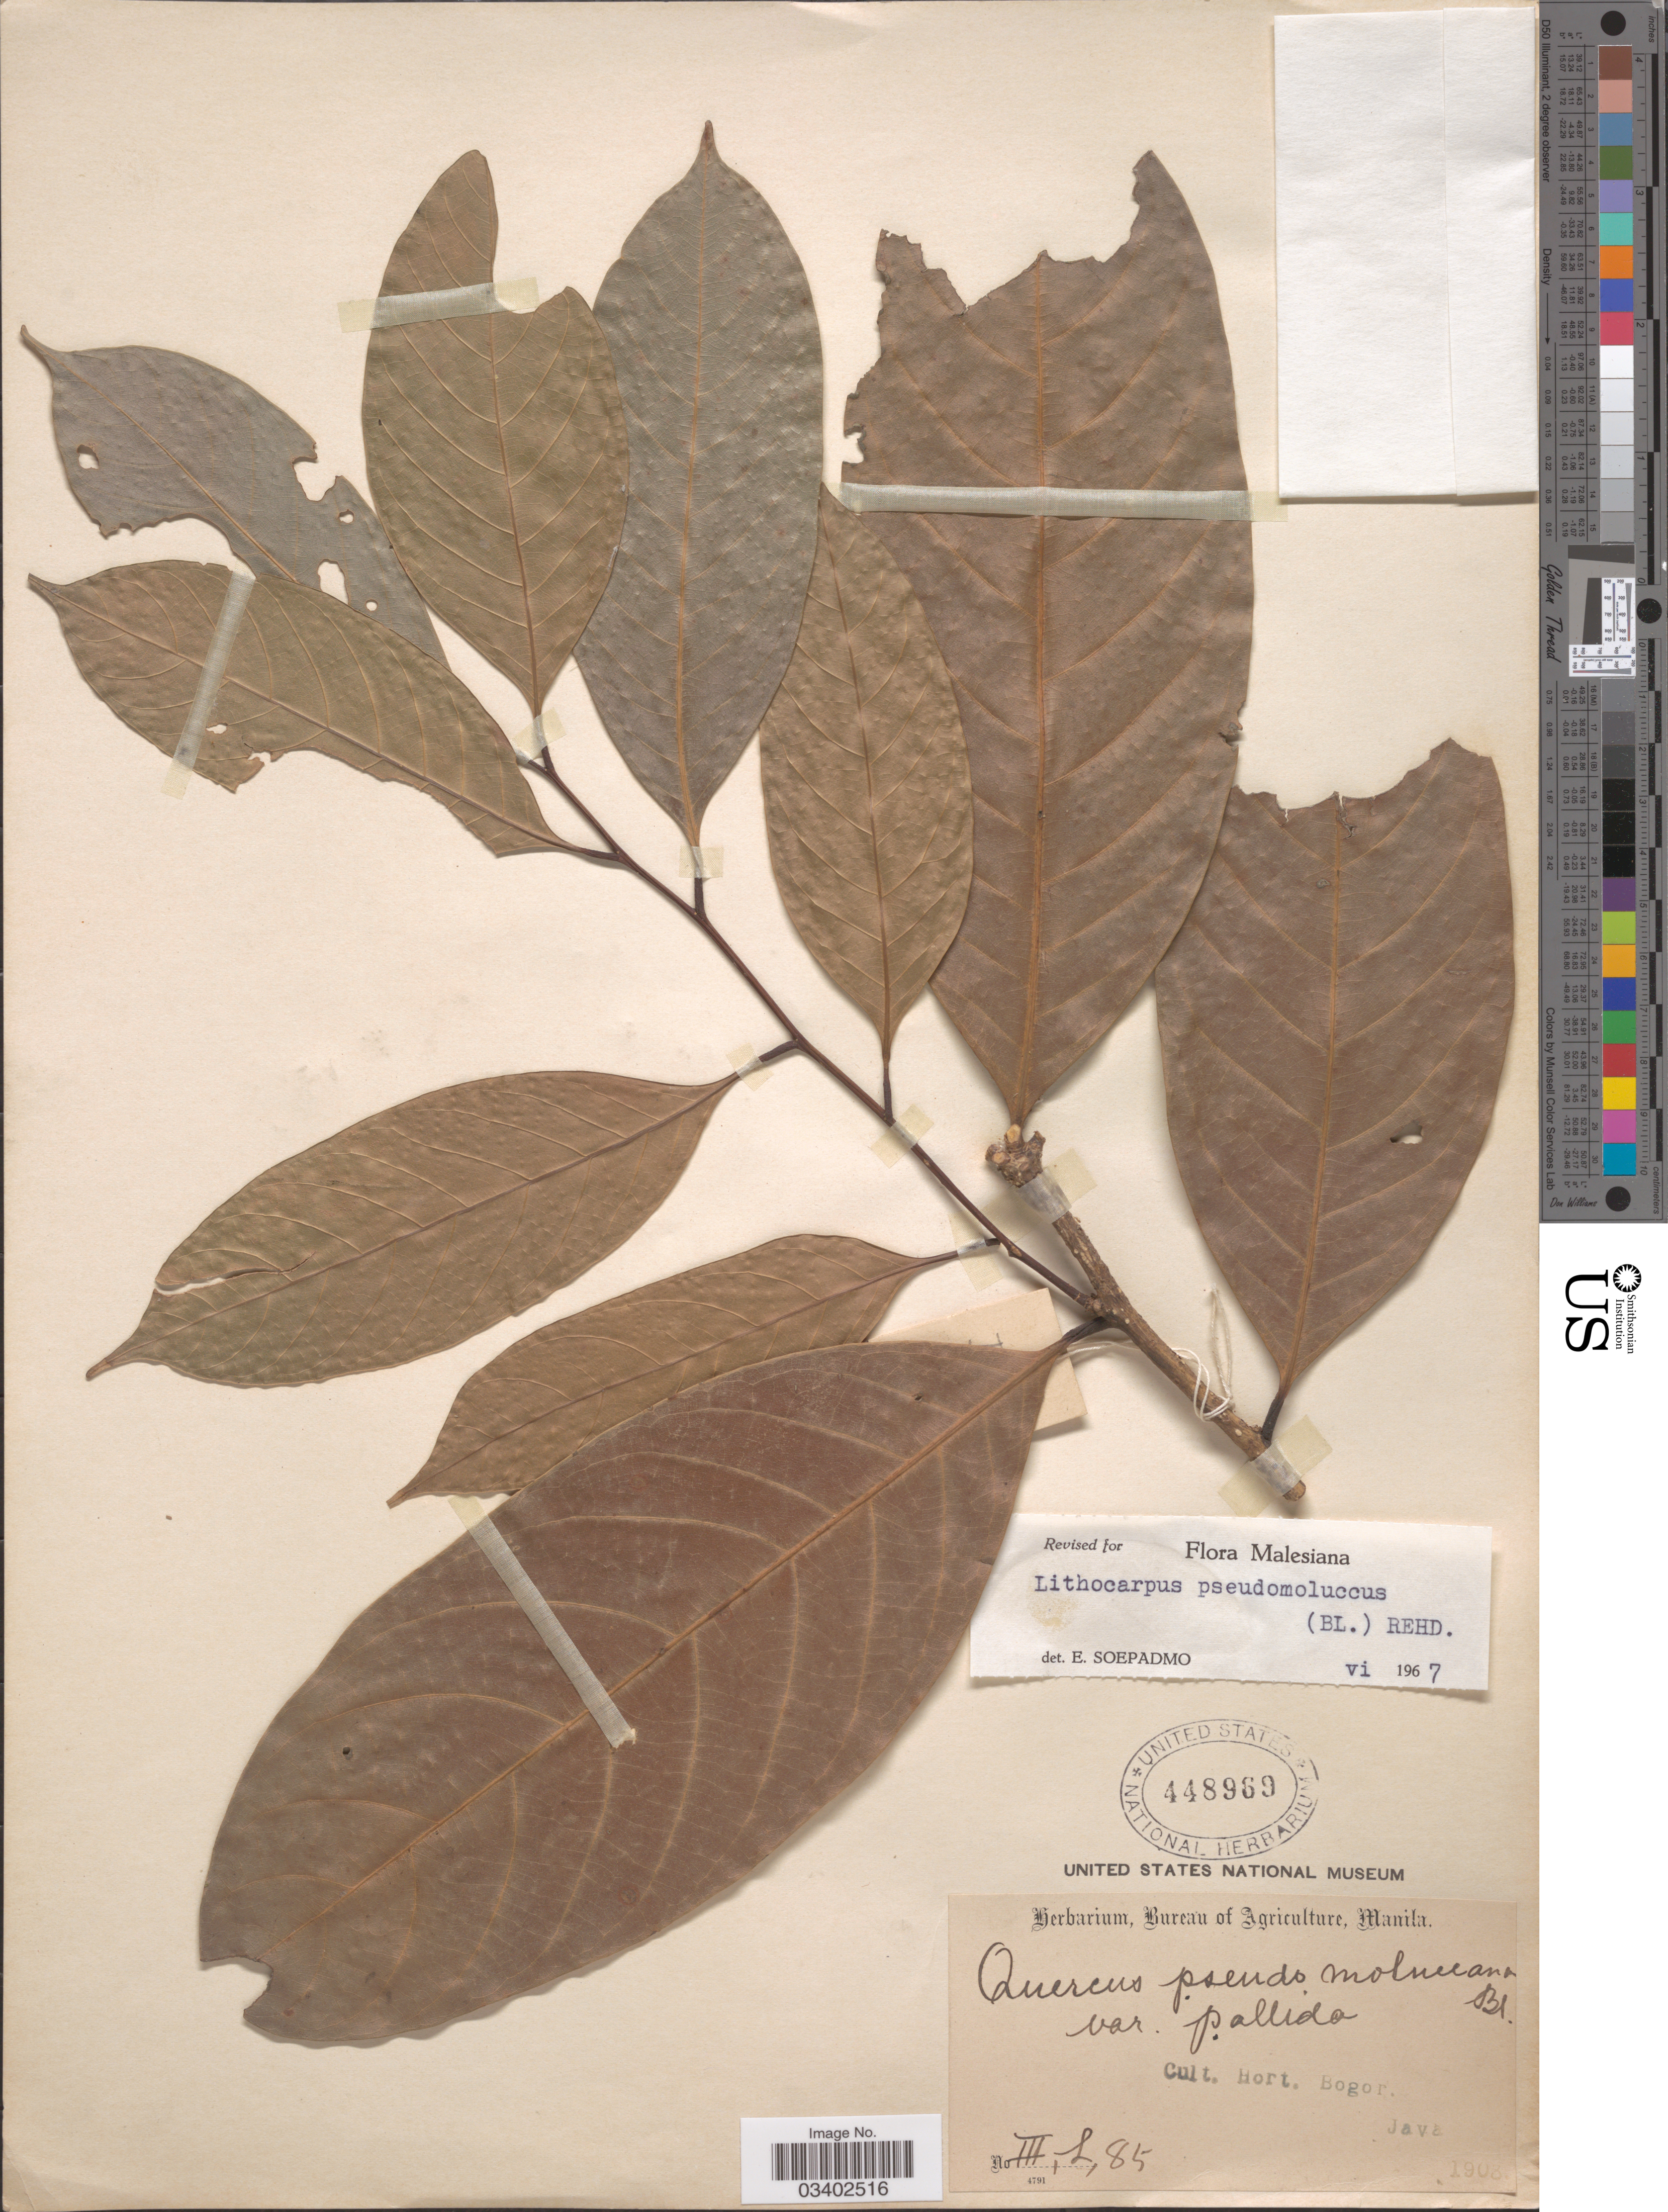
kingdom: Plantae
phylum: Tracheophyta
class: Magnoliopsida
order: Fagales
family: Fagaceae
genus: Lithocarpus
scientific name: Lithocarpus pseudomoluccus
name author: (Blume) Rehder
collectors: Ex herb. Bureau of Agriculture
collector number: III,L,85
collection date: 1903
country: Indonesia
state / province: Java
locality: Hort. Bogor.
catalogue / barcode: US 448969